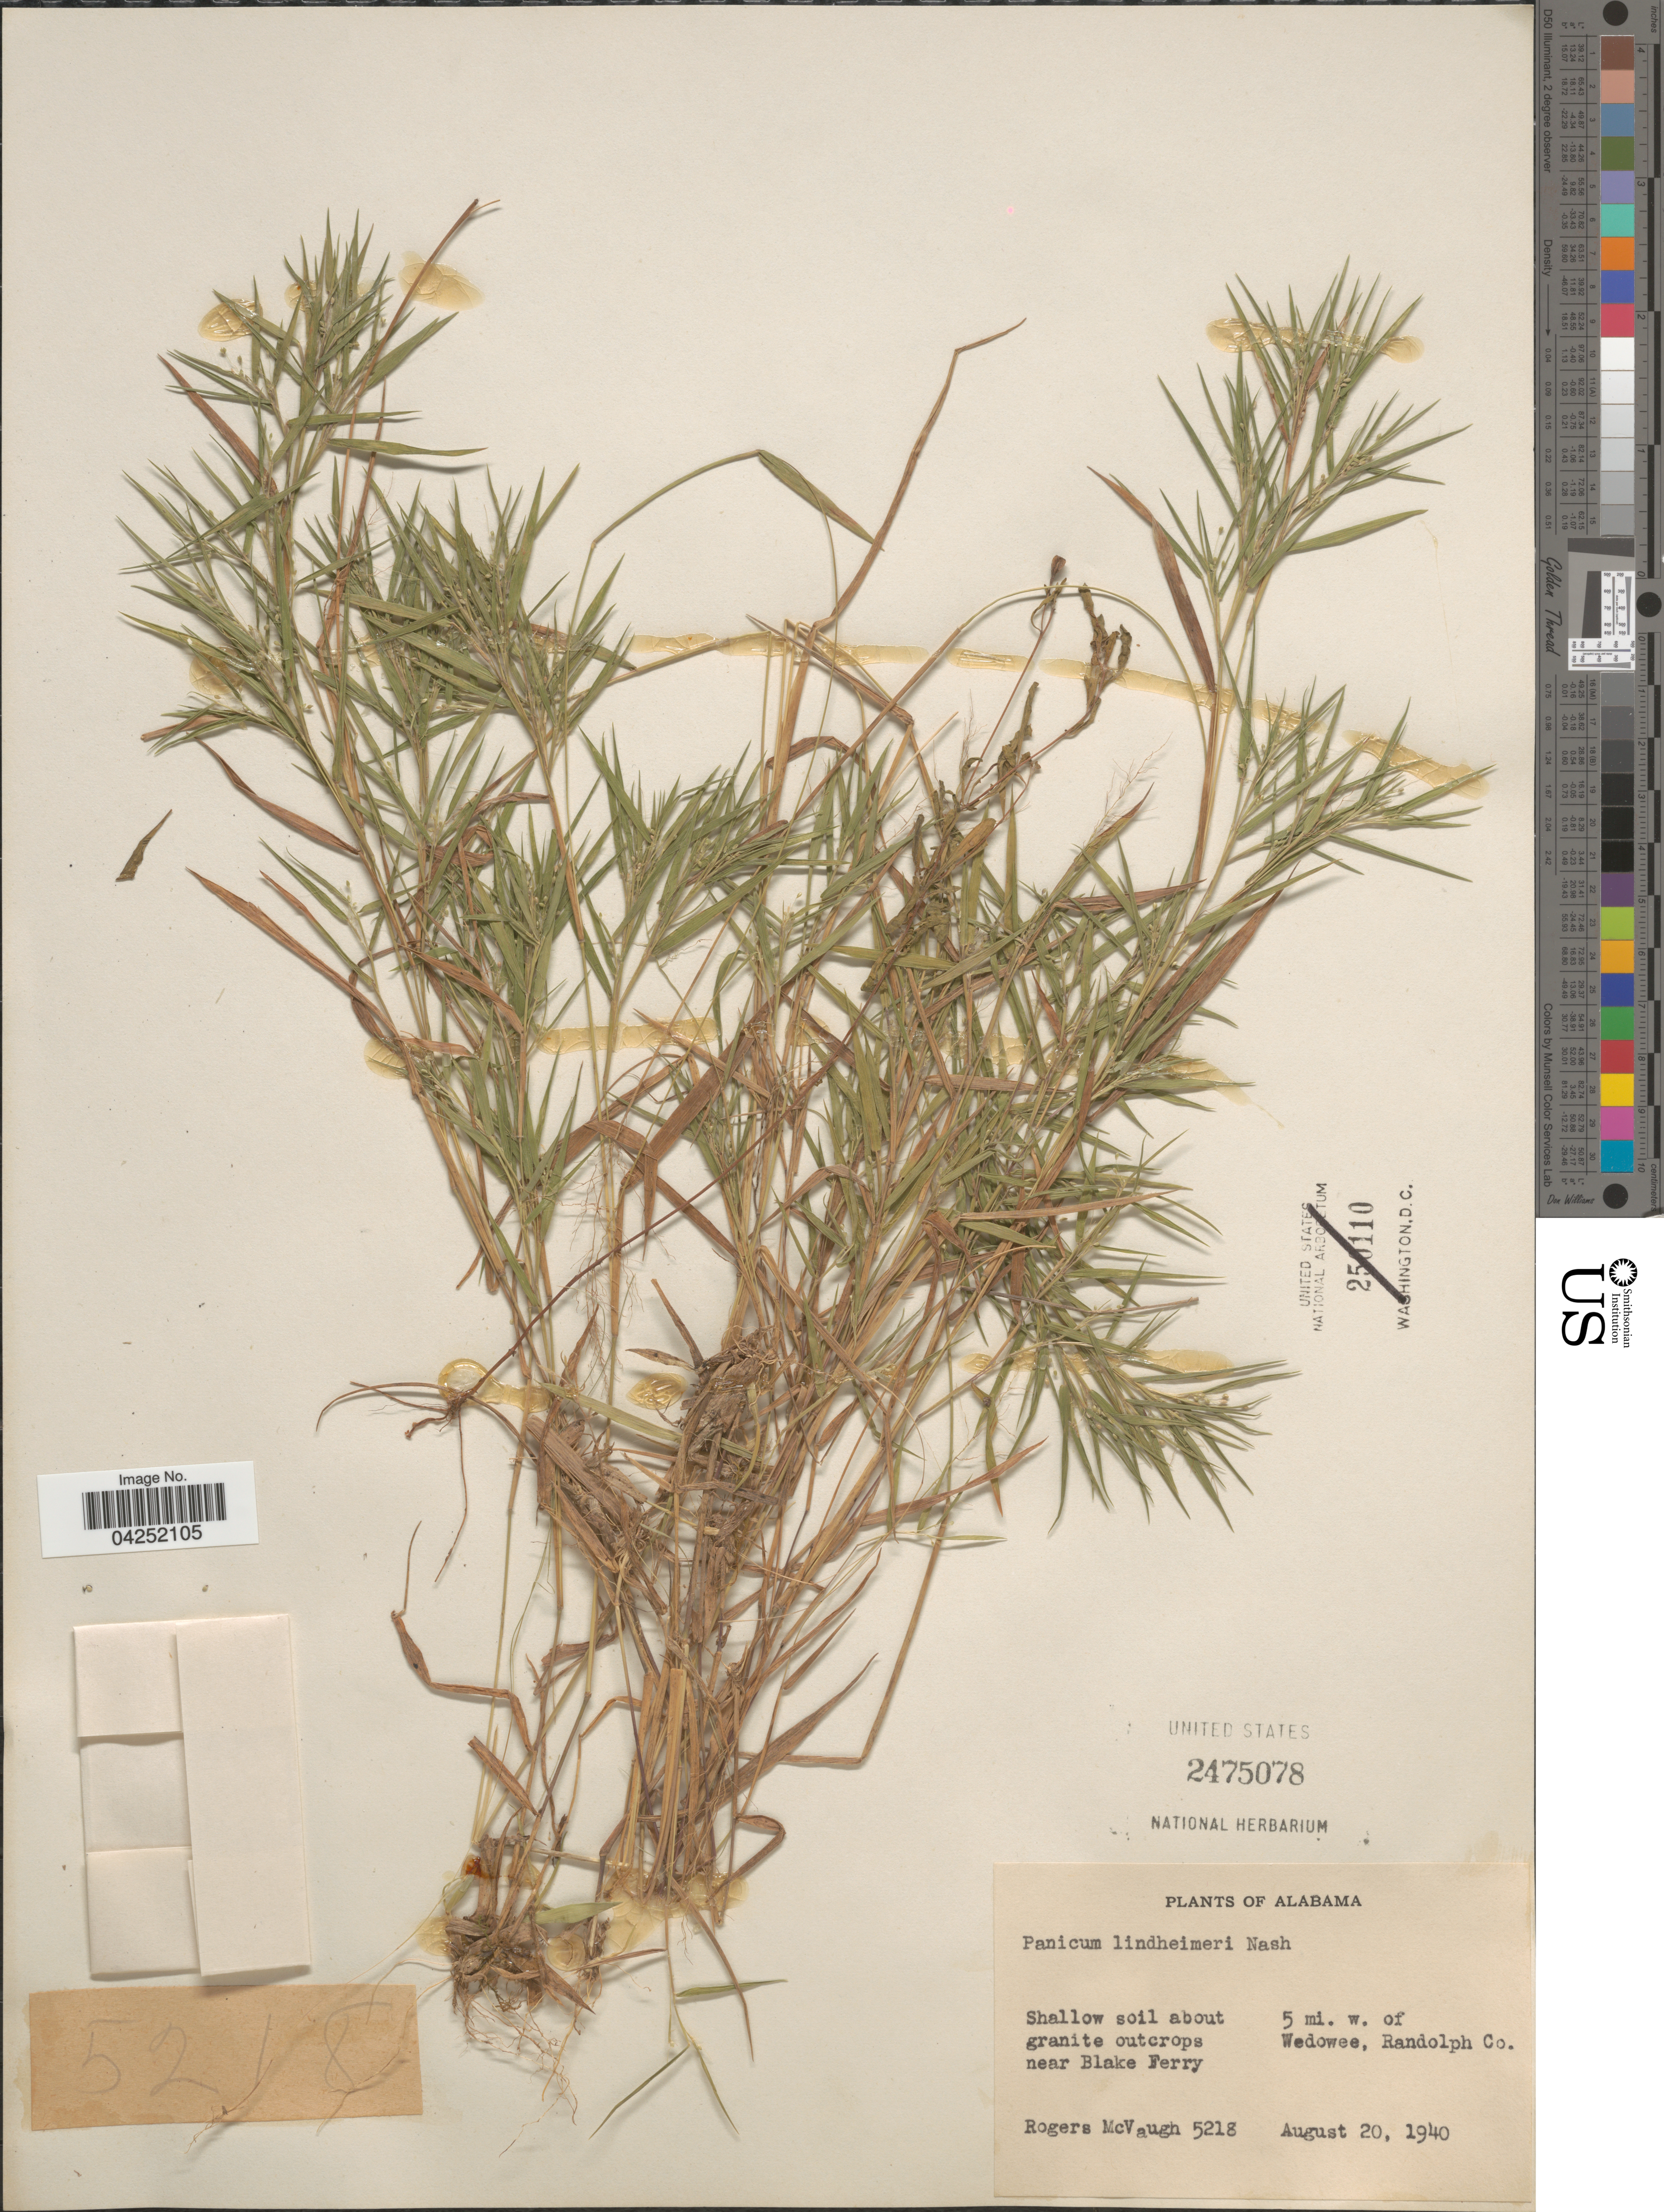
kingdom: Plantae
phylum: Tracheophyta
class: Liliopsida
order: Poales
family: Poaceae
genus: Dichanthelium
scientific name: Dichanthelium acuminatum var. lindheimeri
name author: (Nash) Gould & C.A. Clark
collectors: R. McVaugh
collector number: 5218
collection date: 1940-08-20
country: United States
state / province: Alabama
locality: Shallow soil about granite outcrops near Blake Ferry. 5 mi. w. of Wedowee, Randolph Co.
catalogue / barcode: US 2475078